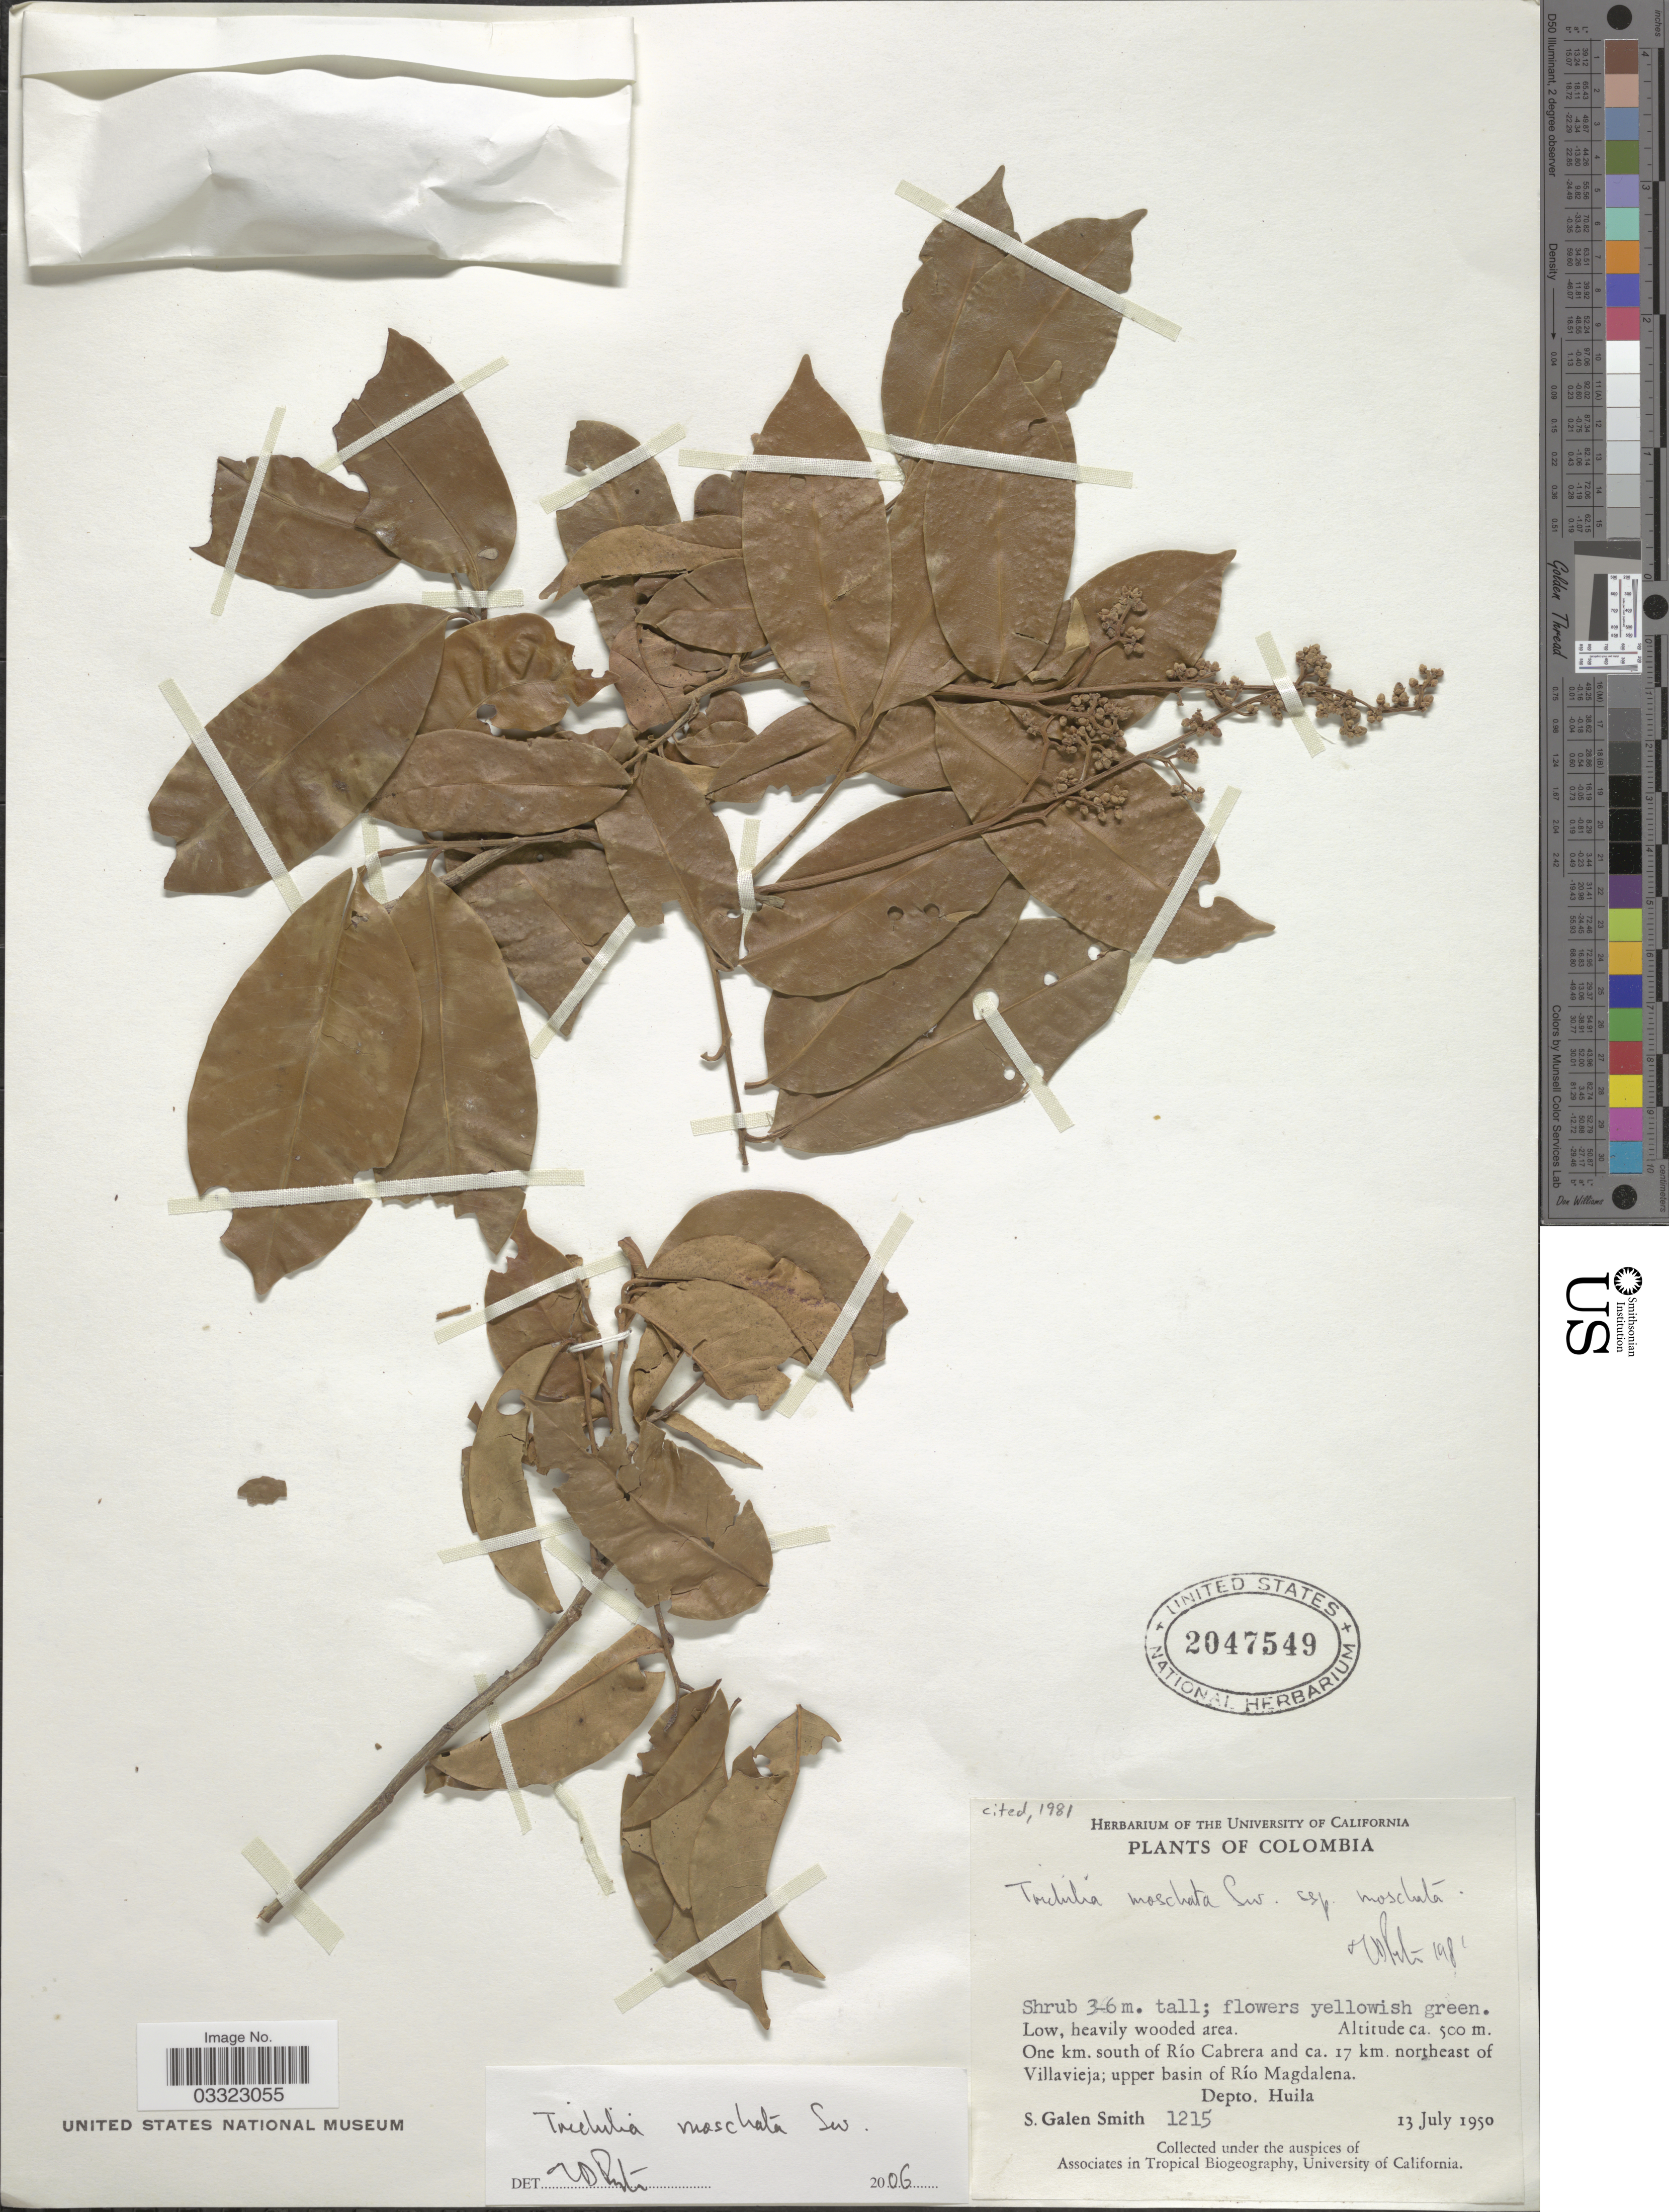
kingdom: Plantae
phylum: Tracheophyta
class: Magnoliopsida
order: Sapindales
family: Meliaceae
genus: Trichilia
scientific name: Trichilia moschata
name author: Sw.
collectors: S. G. Smith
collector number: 1215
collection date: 1950-07-13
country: Colombia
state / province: Huila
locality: One km. south of Río Cabrera and ca. 17 km. northeast of Villavieja; upper basin of Río Magdalena. Depto. Huila.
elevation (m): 500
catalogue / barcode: US 2047549